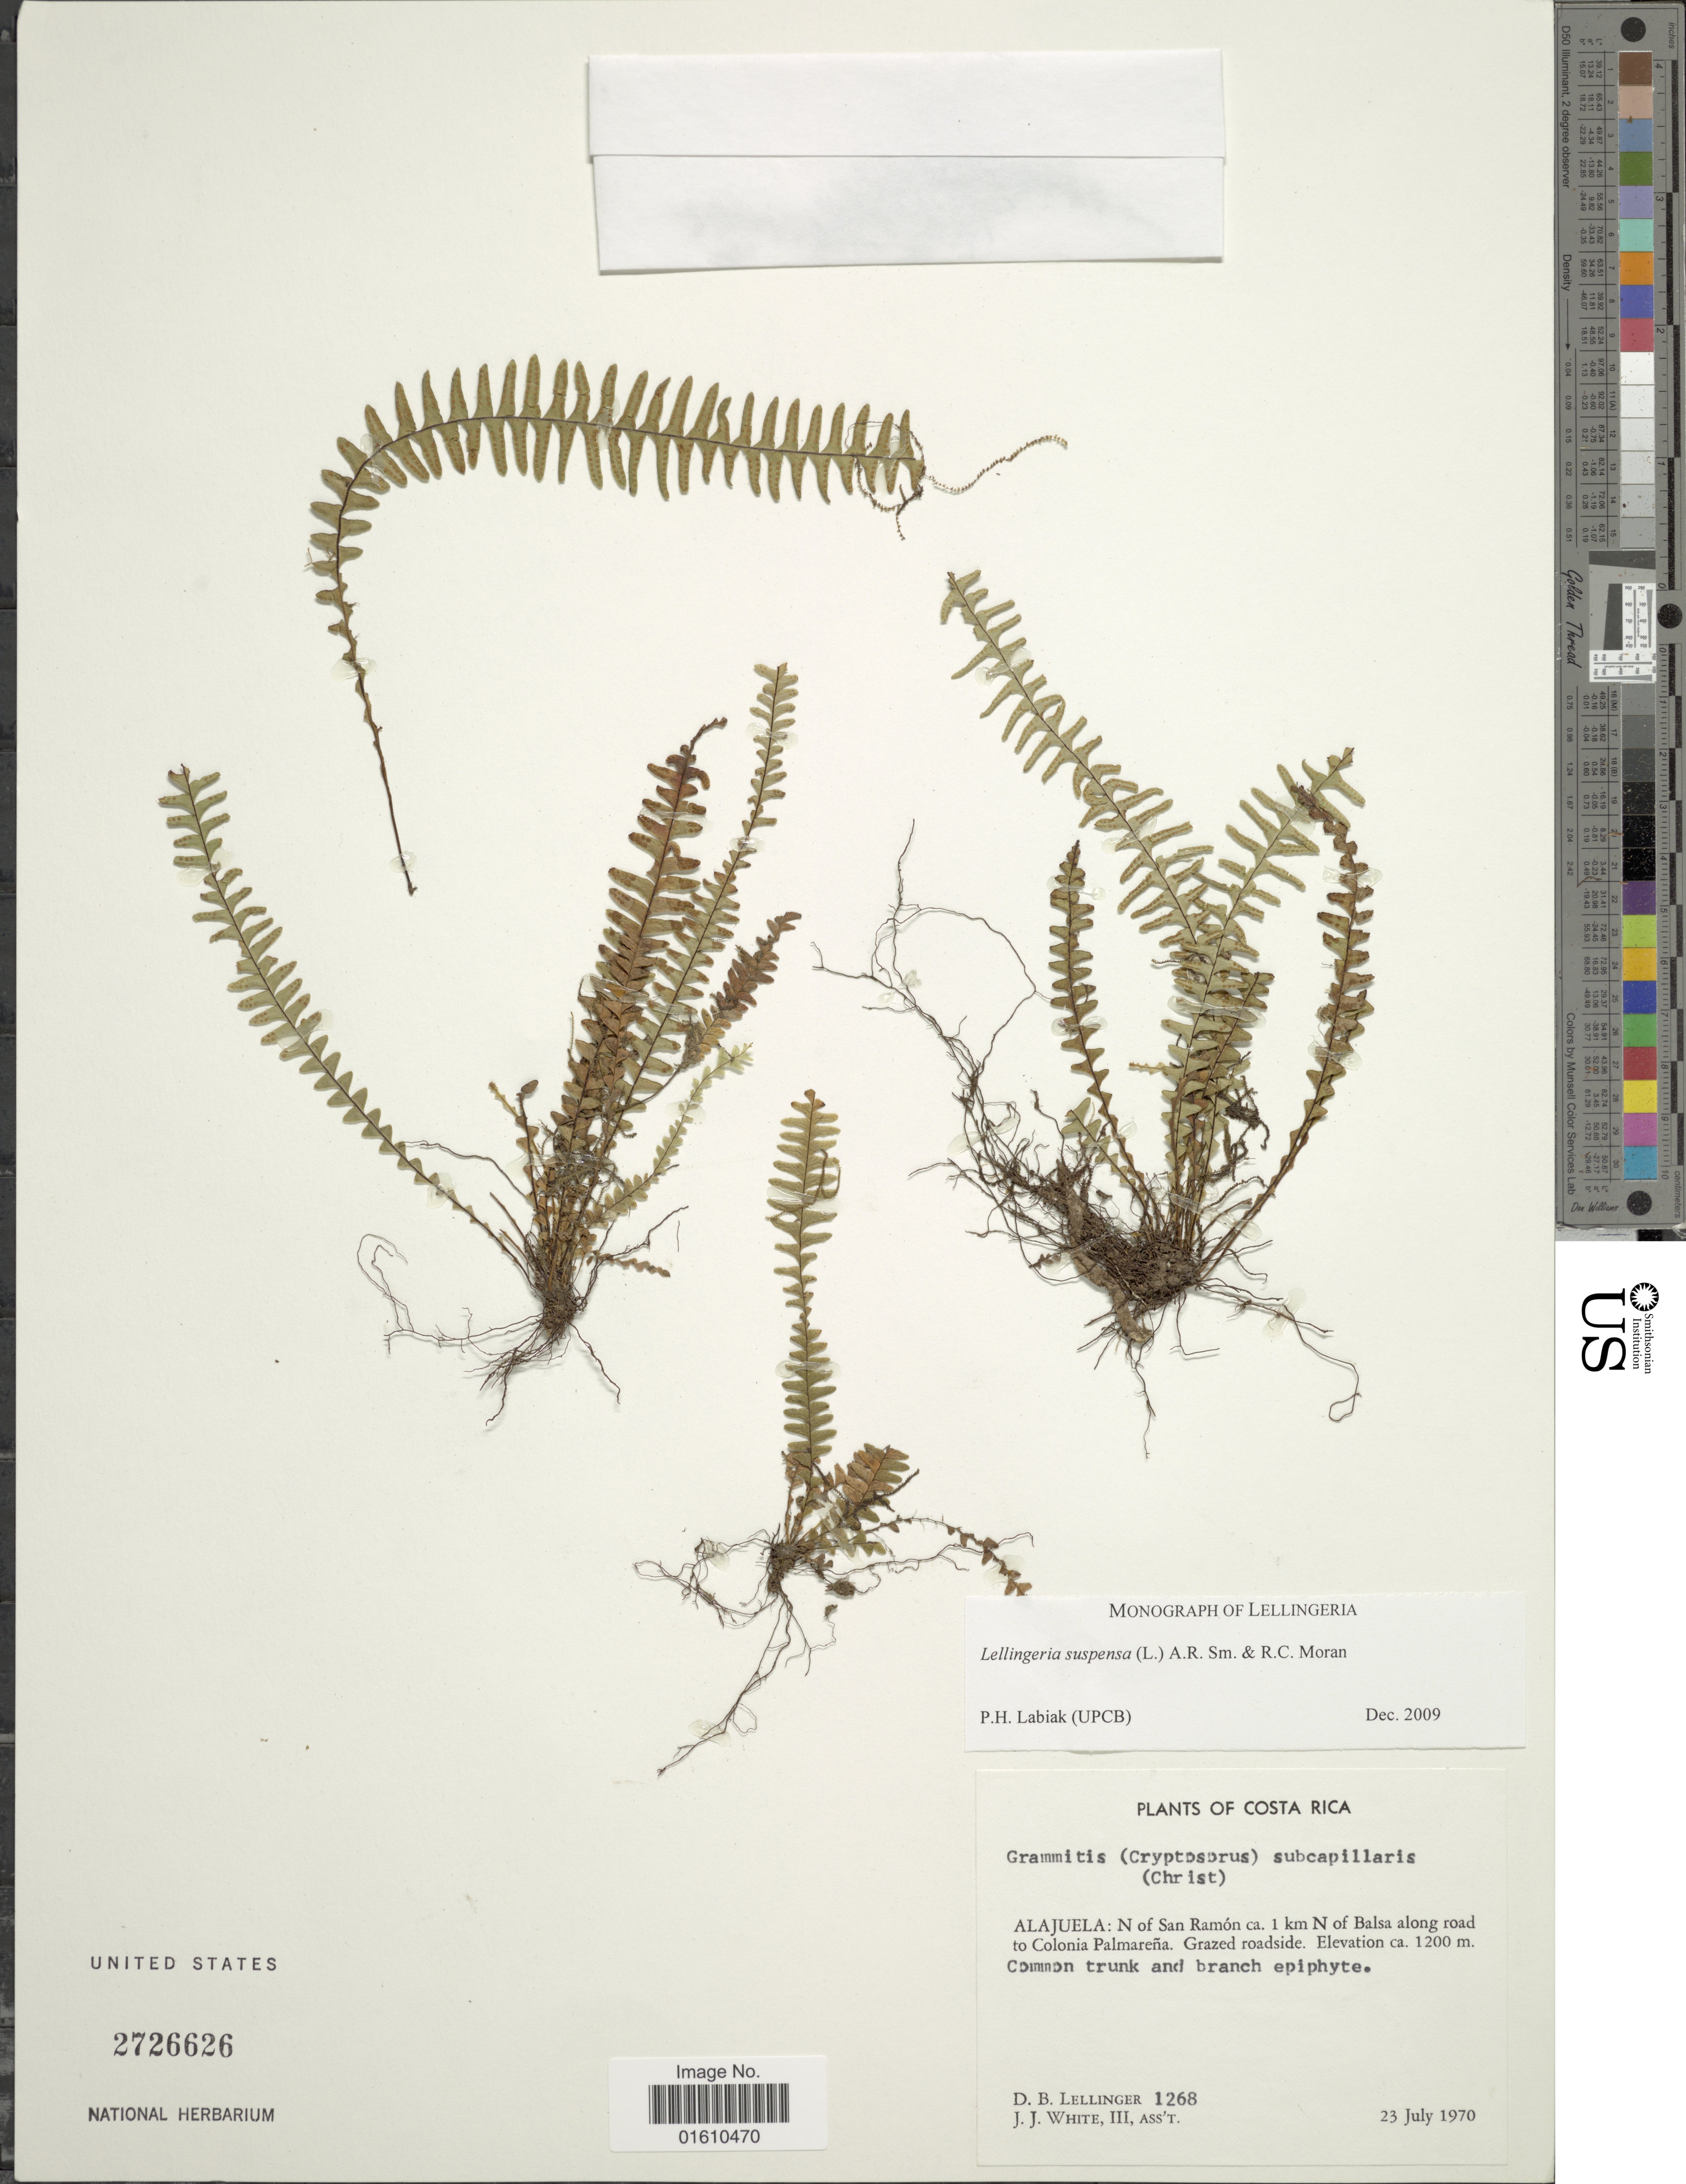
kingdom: Plantae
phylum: Tracheophyta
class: Polypodiopsida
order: Polypodiales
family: Polypodiaceae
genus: Lellingeria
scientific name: Lellingeria suspensa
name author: (L.) A.R. Sm. & R.C. Moran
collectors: D. B. Lellinger & J. J. White III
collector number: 1268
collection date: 1970-07-23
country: Costa Rica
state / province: Alajuela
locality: N of San Ramón ca. 1 km N of Balsa along road to Colonia Palmareña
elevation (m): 1200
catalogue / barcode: US 2726626